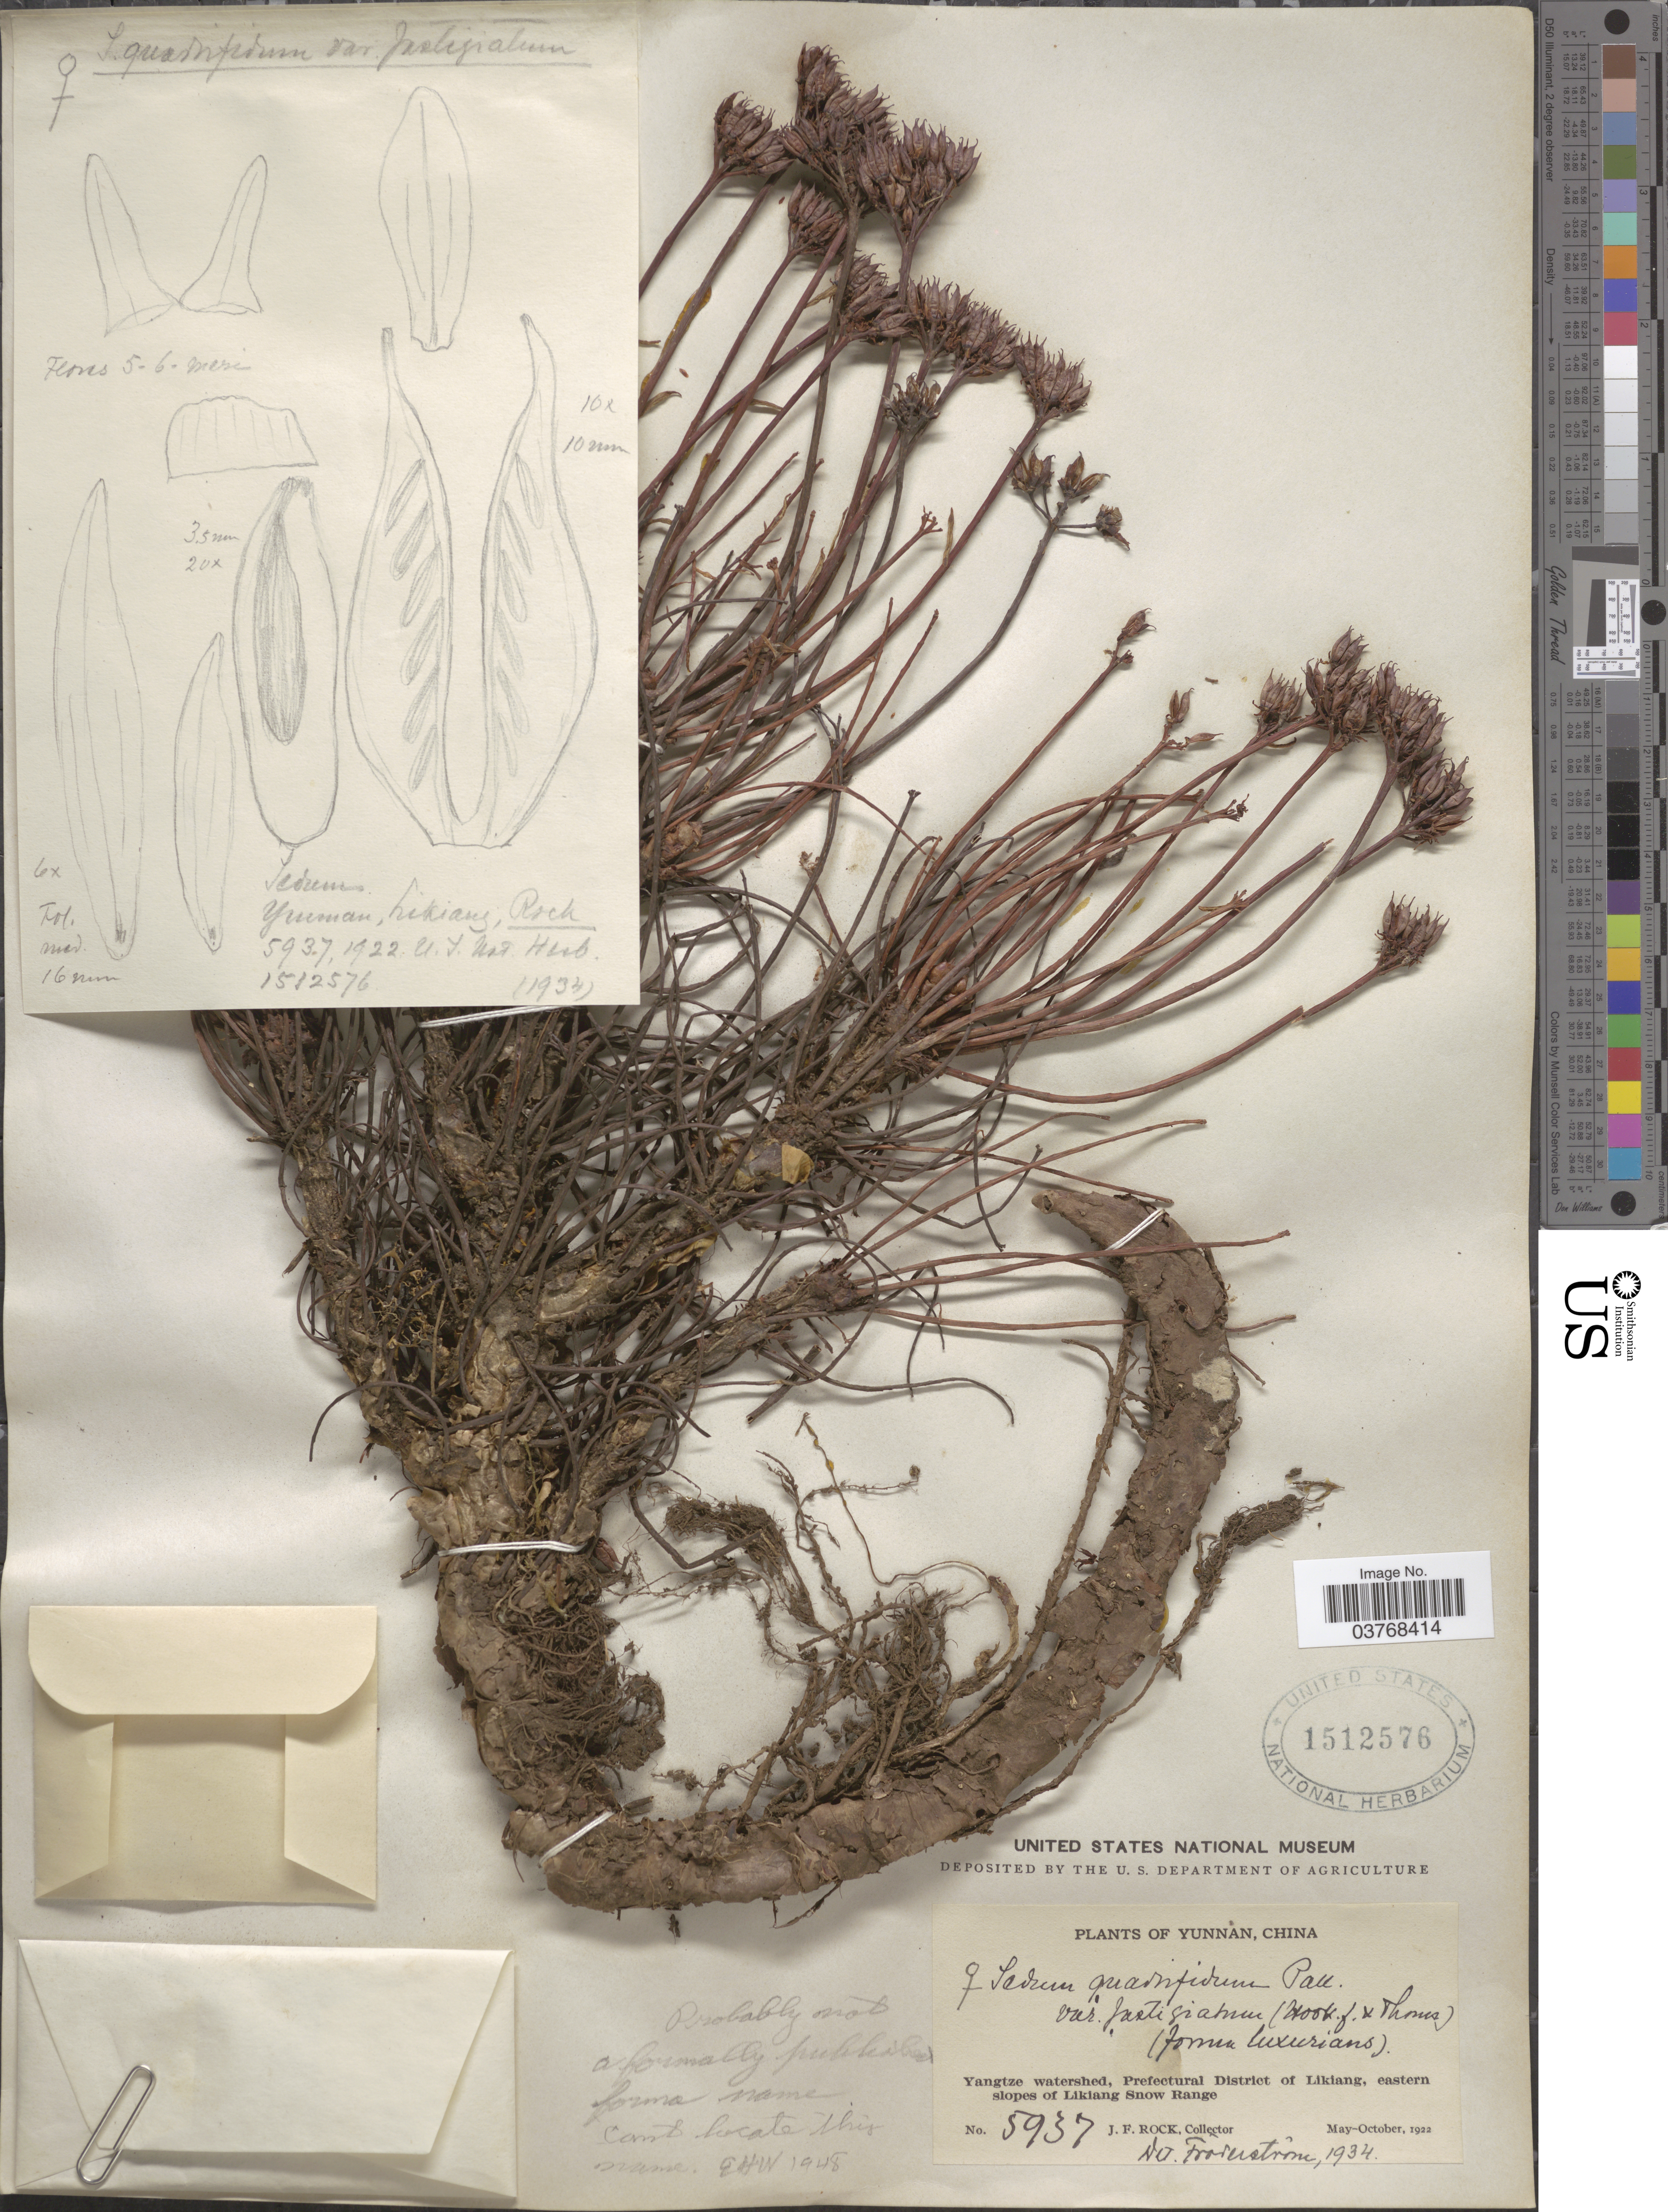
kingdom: Plantae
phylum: Tracheophyta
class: Magnoliopsida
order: Saxifragales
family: Crassulaceae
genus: Rhodiola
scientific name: Rhodiola fastigiata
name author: (Hook. f. & Thomson) S.H. Fu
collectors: J. Rock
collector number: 5937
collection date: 1922-05/1922-10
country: China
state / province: Yunnan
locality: Yangtze watershed, Prefectural District of Likiang, eastern slopes of Likiang Snow range.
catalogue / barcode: US 1512576